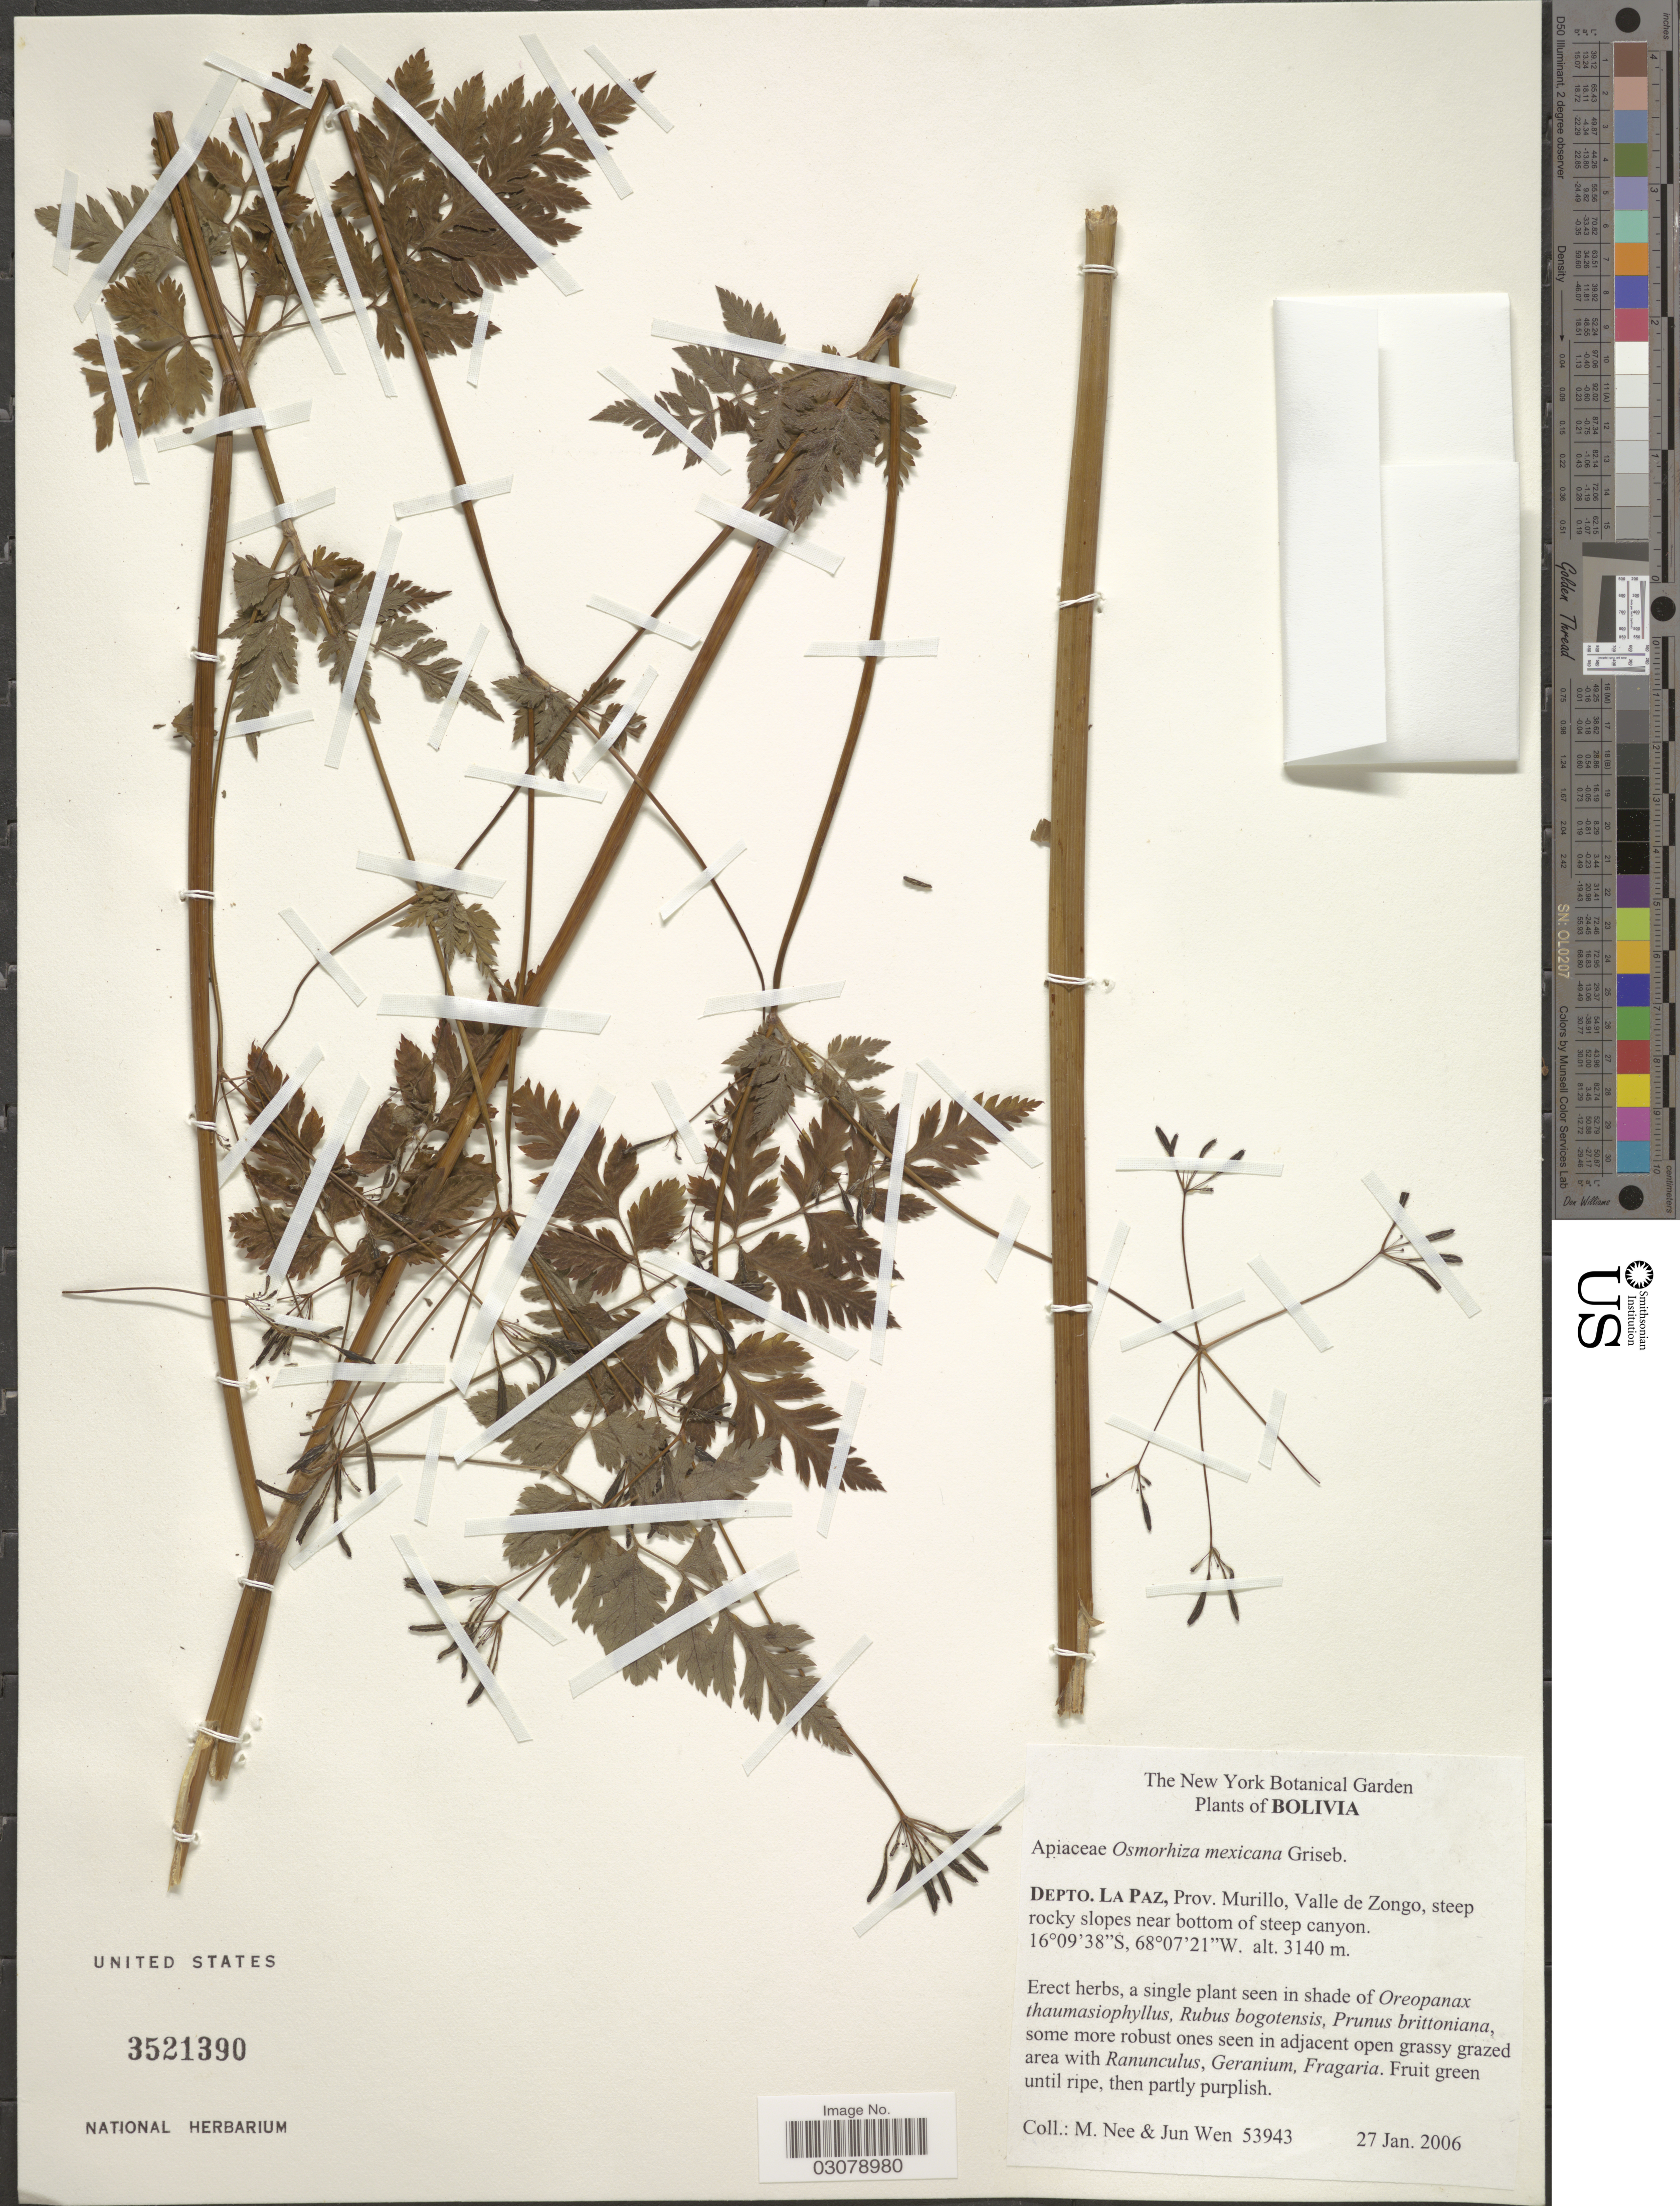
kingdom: Plantae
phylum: Tracheophyta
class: Magnoliopsida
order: Apiales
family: Apiaceae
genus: Osmorhiza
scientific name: Osmorhiza mexicana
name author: Griseb.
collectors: M. Nee & J. Wen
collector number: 53943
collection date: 2006-01-27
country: Bolivia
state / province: La Paz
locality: Depto. La Paz: Prov. Murillo, Valle de Zongo, steep rocky slopes near bottom of steep canyon.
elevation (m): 3140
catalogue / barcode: US 3521390